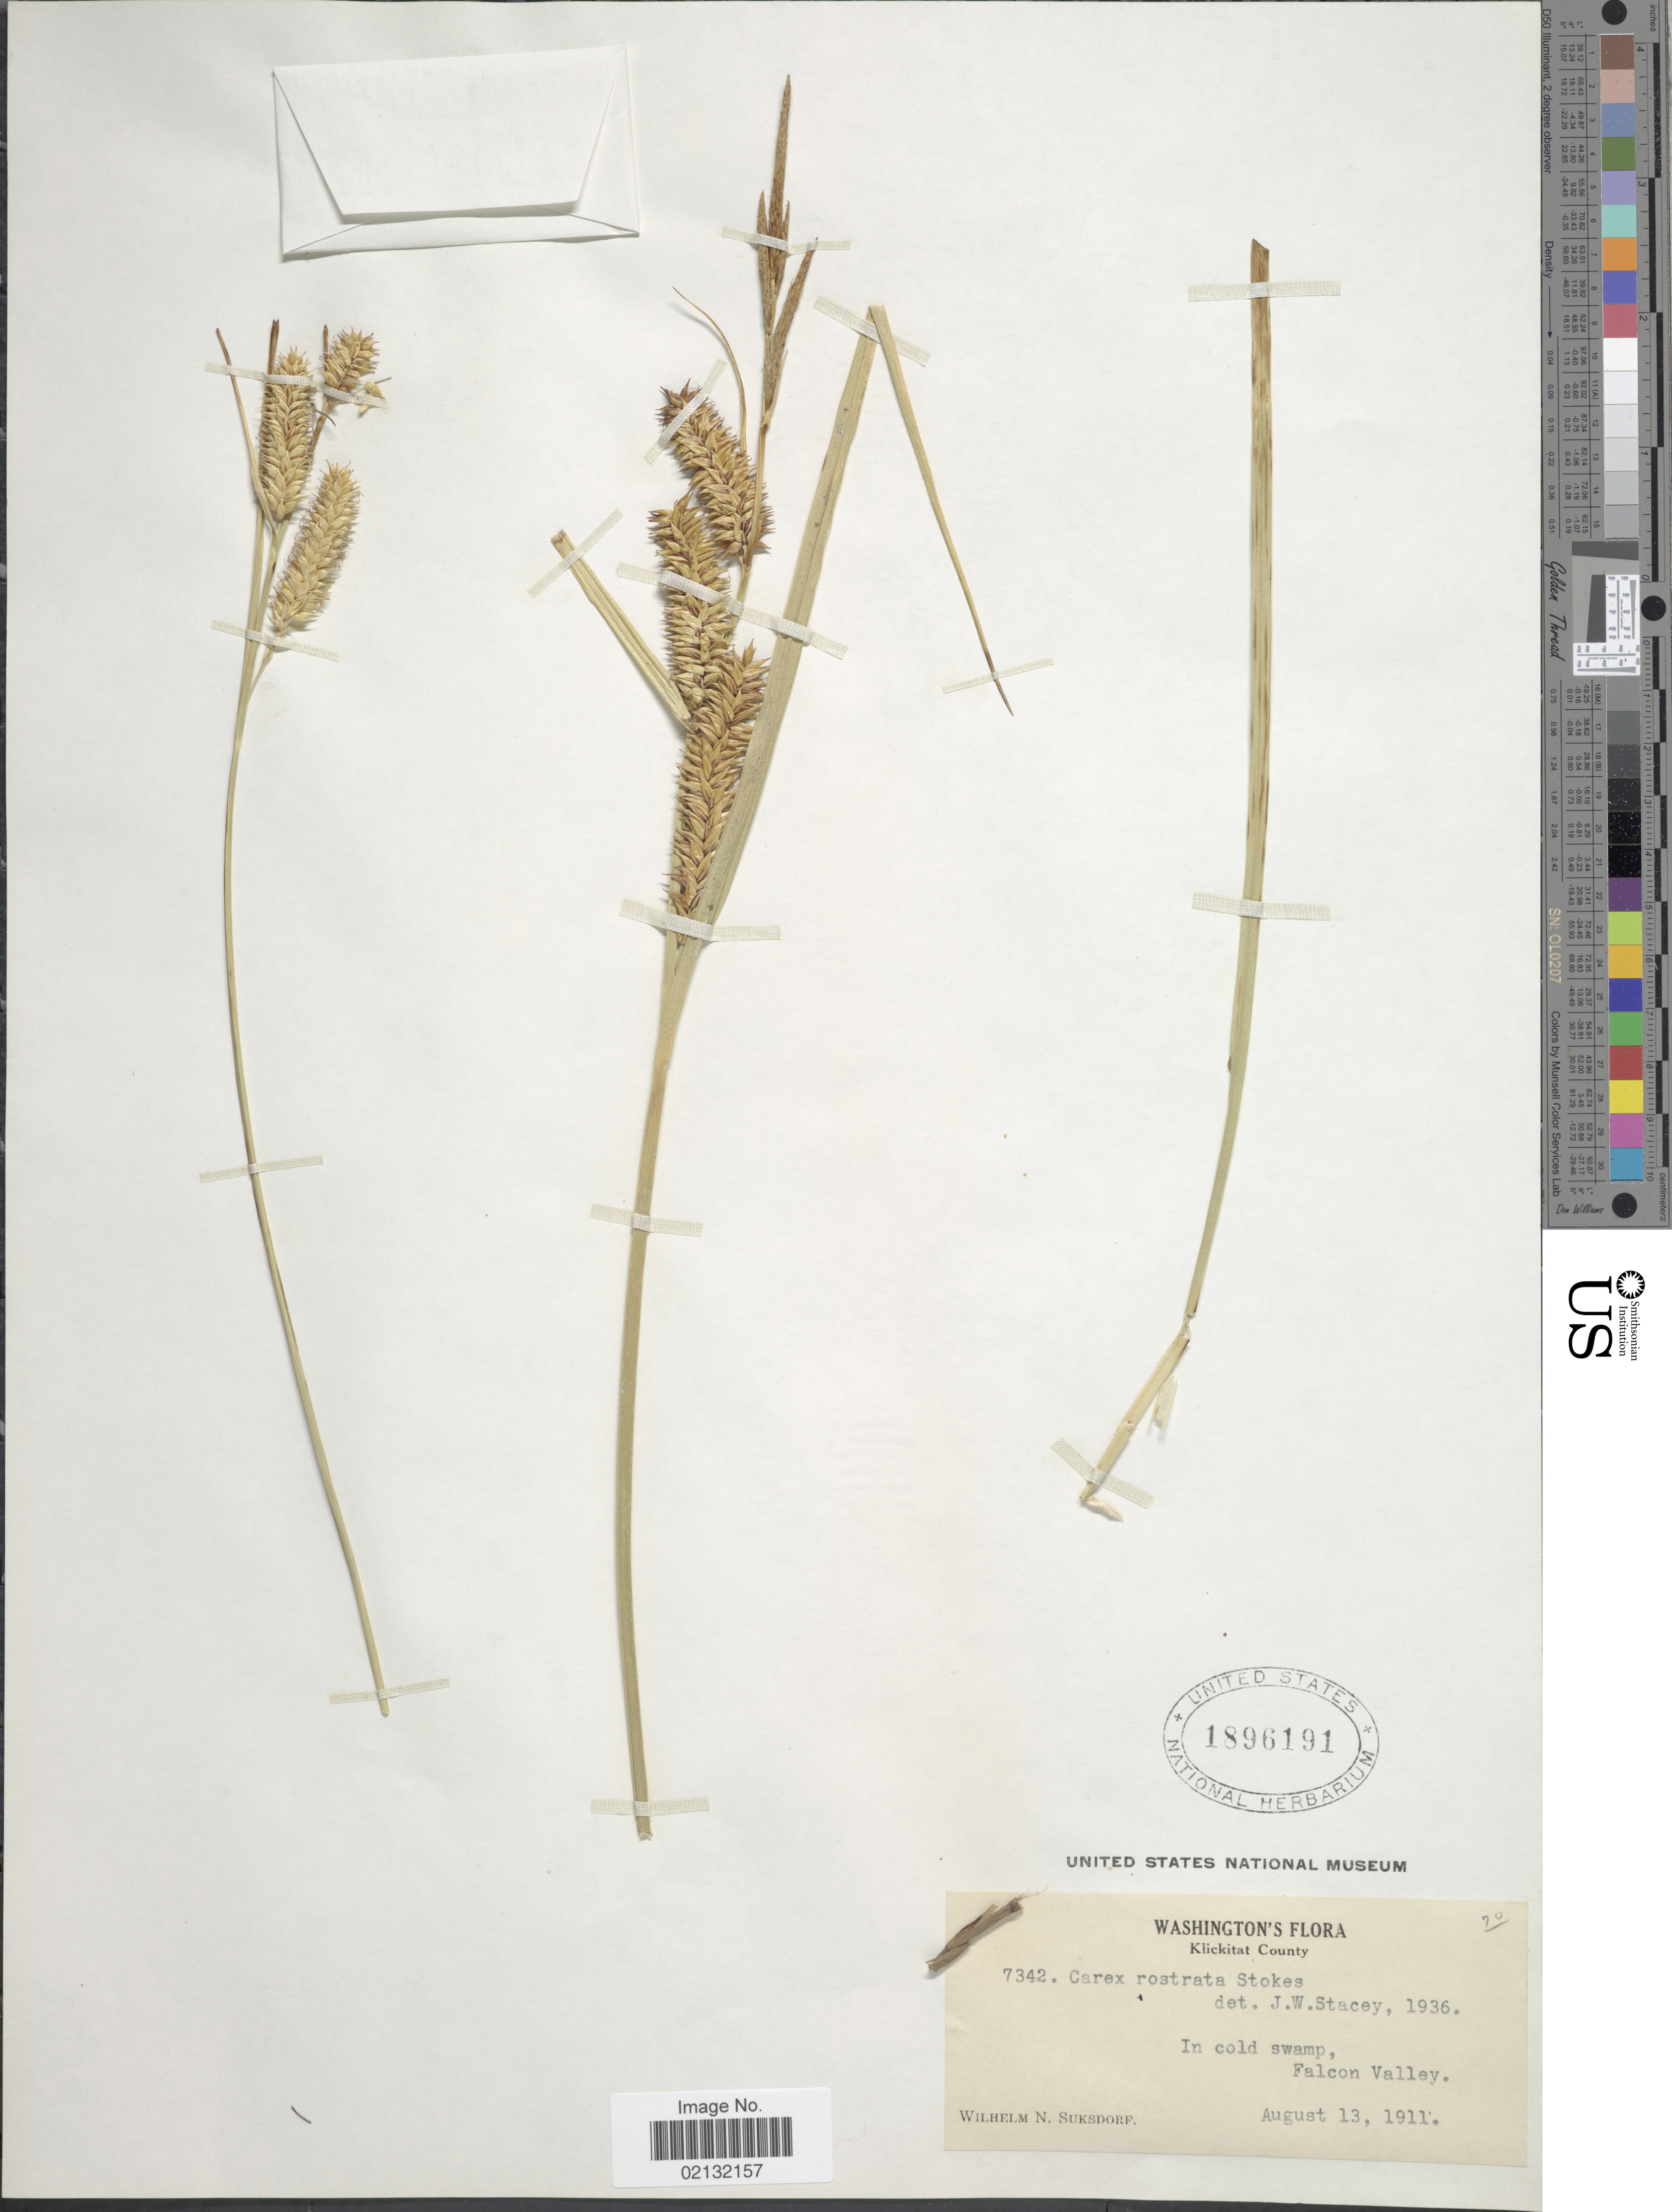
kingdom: Plantae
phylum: Tracheophyta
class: Liliopsida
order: Poales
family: Cyperaceae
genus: Carex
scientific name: Carex rostrata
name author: Stokes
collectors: W. N. Suksdorf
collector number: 7342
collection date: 1911-08-13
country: United States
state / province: Washington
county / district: Klickitat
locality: Washington, Klickitact County, In cold swamp, Falcon Valley.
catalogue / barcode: US 1896191